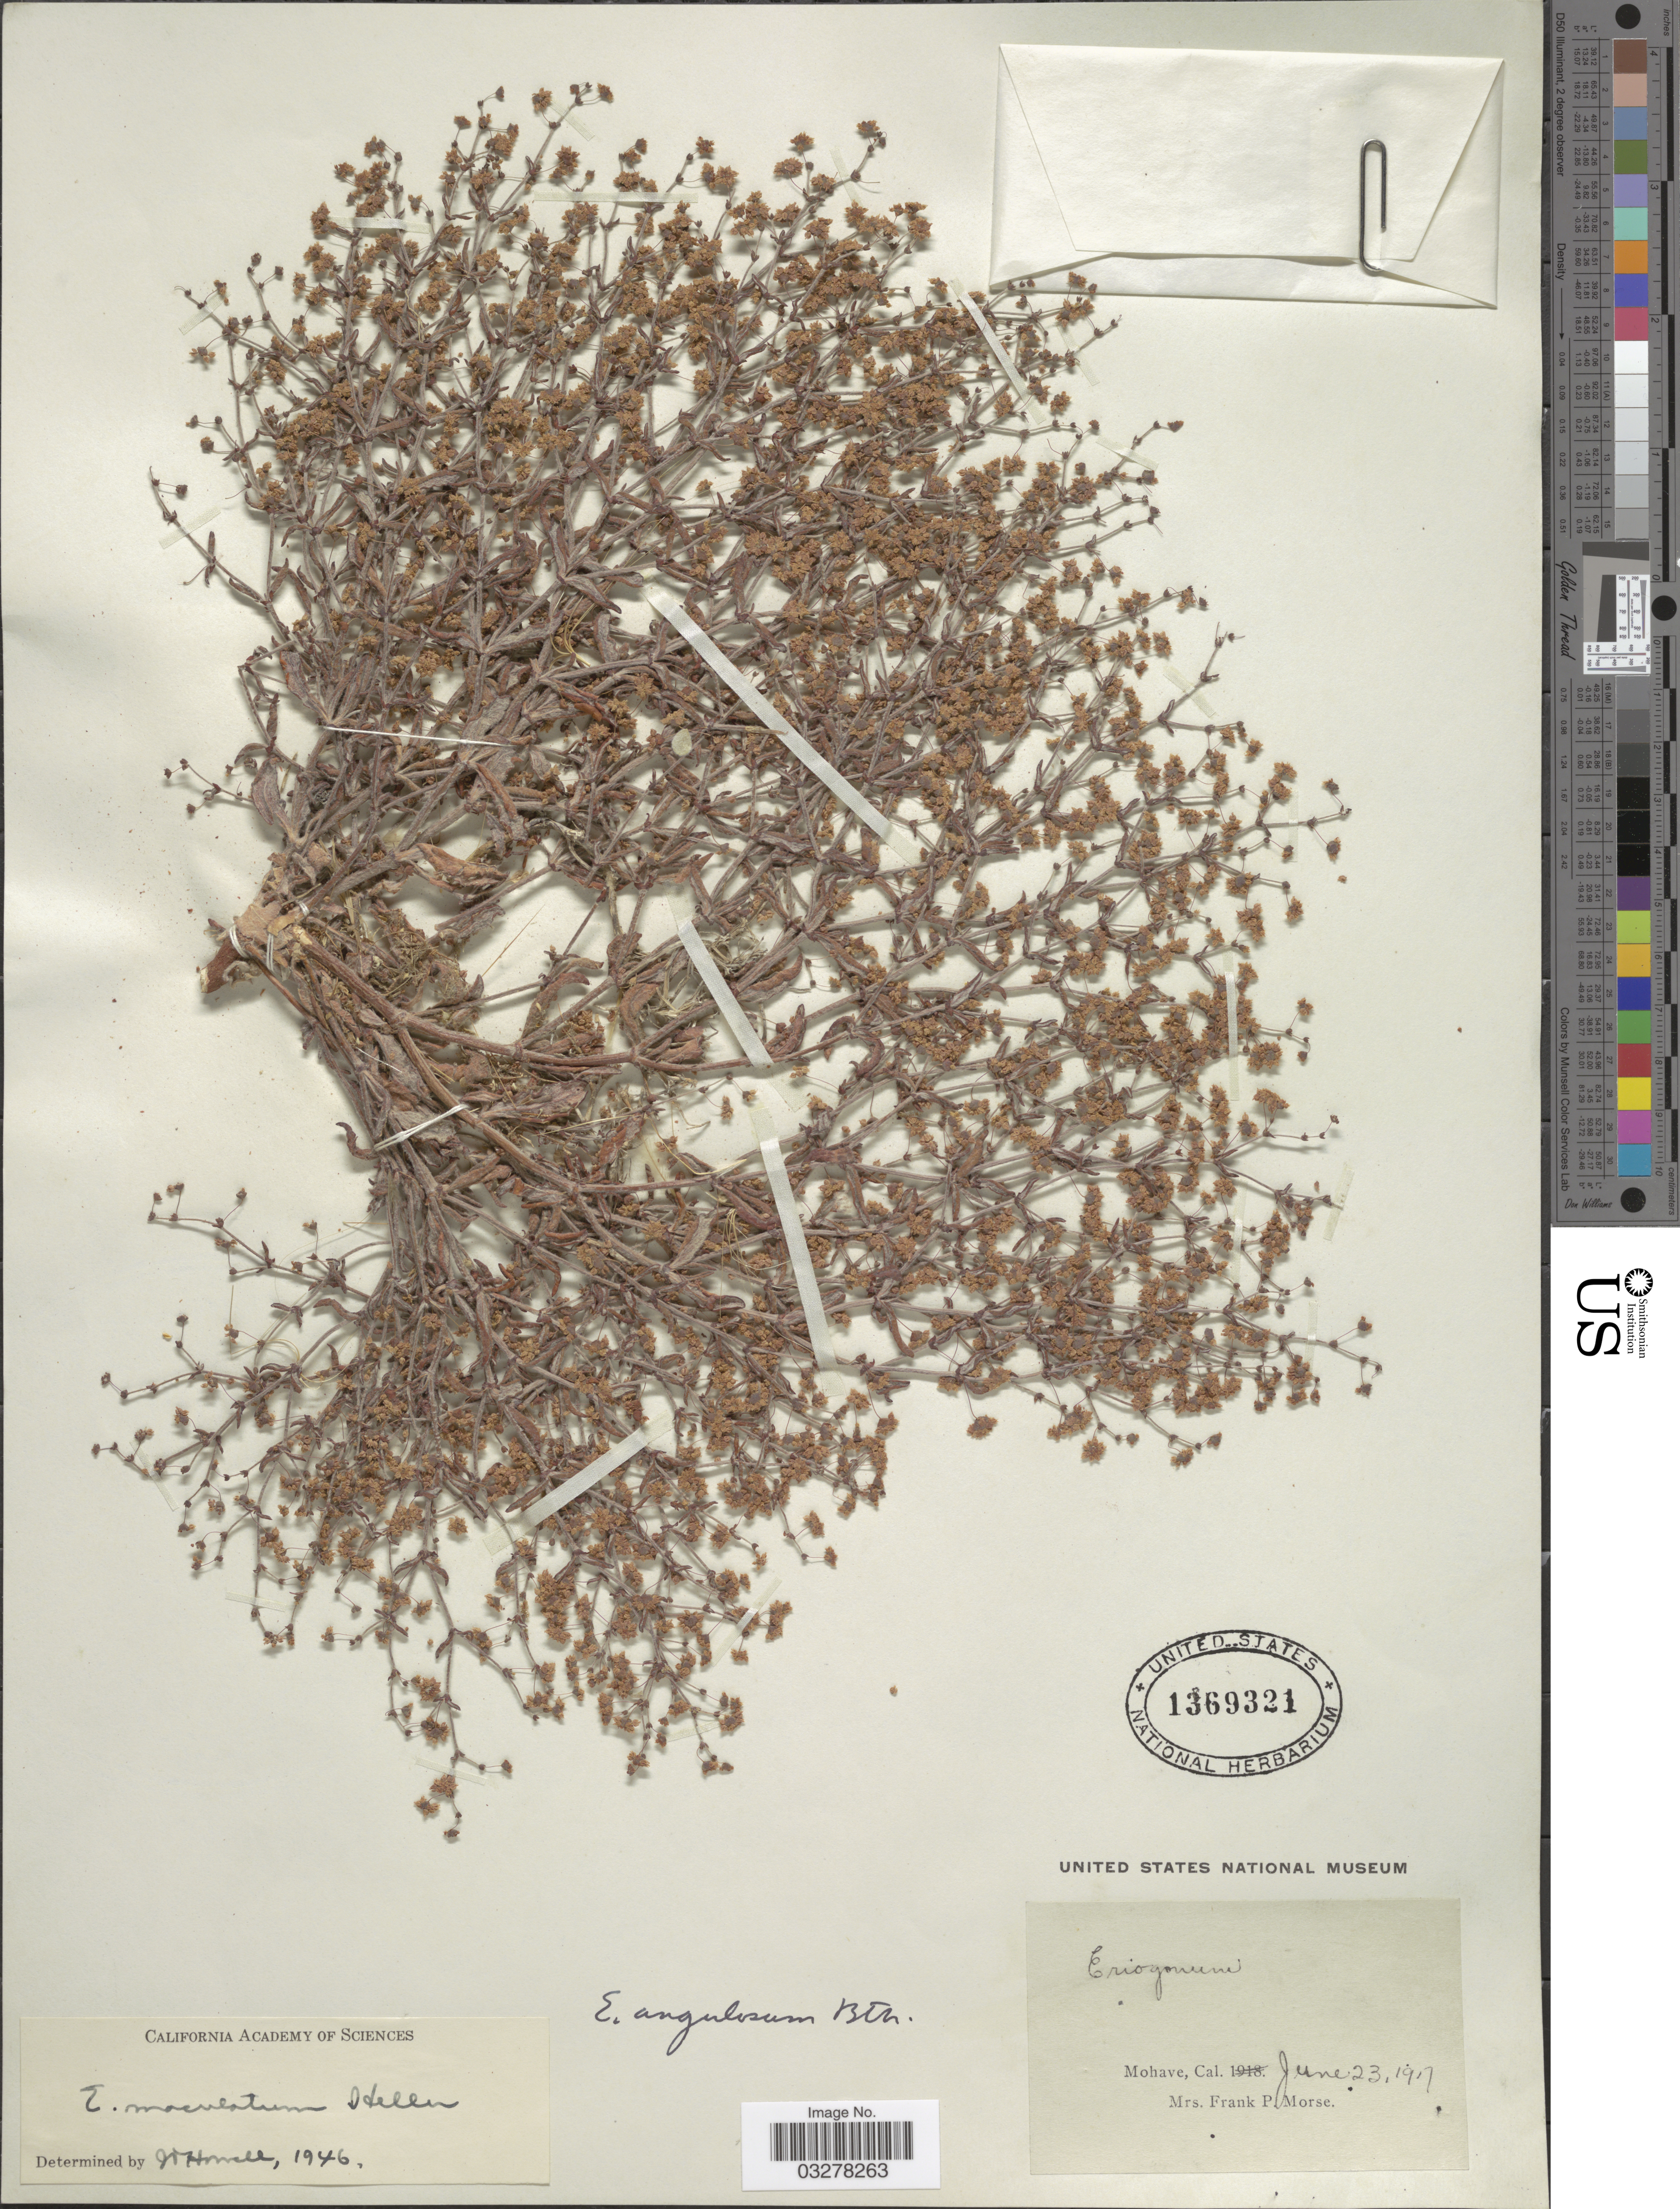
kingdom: Plantae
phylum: Tracheophyta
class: Magnoliopsida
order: Caryophyllales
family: Polygonaceae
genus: Eriogonum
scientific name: Eriogonum maculatum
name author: A. Heller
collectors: F. Morse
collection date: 1917-06-23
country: United States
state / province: California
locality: Mohave.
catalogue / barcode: US 1369321